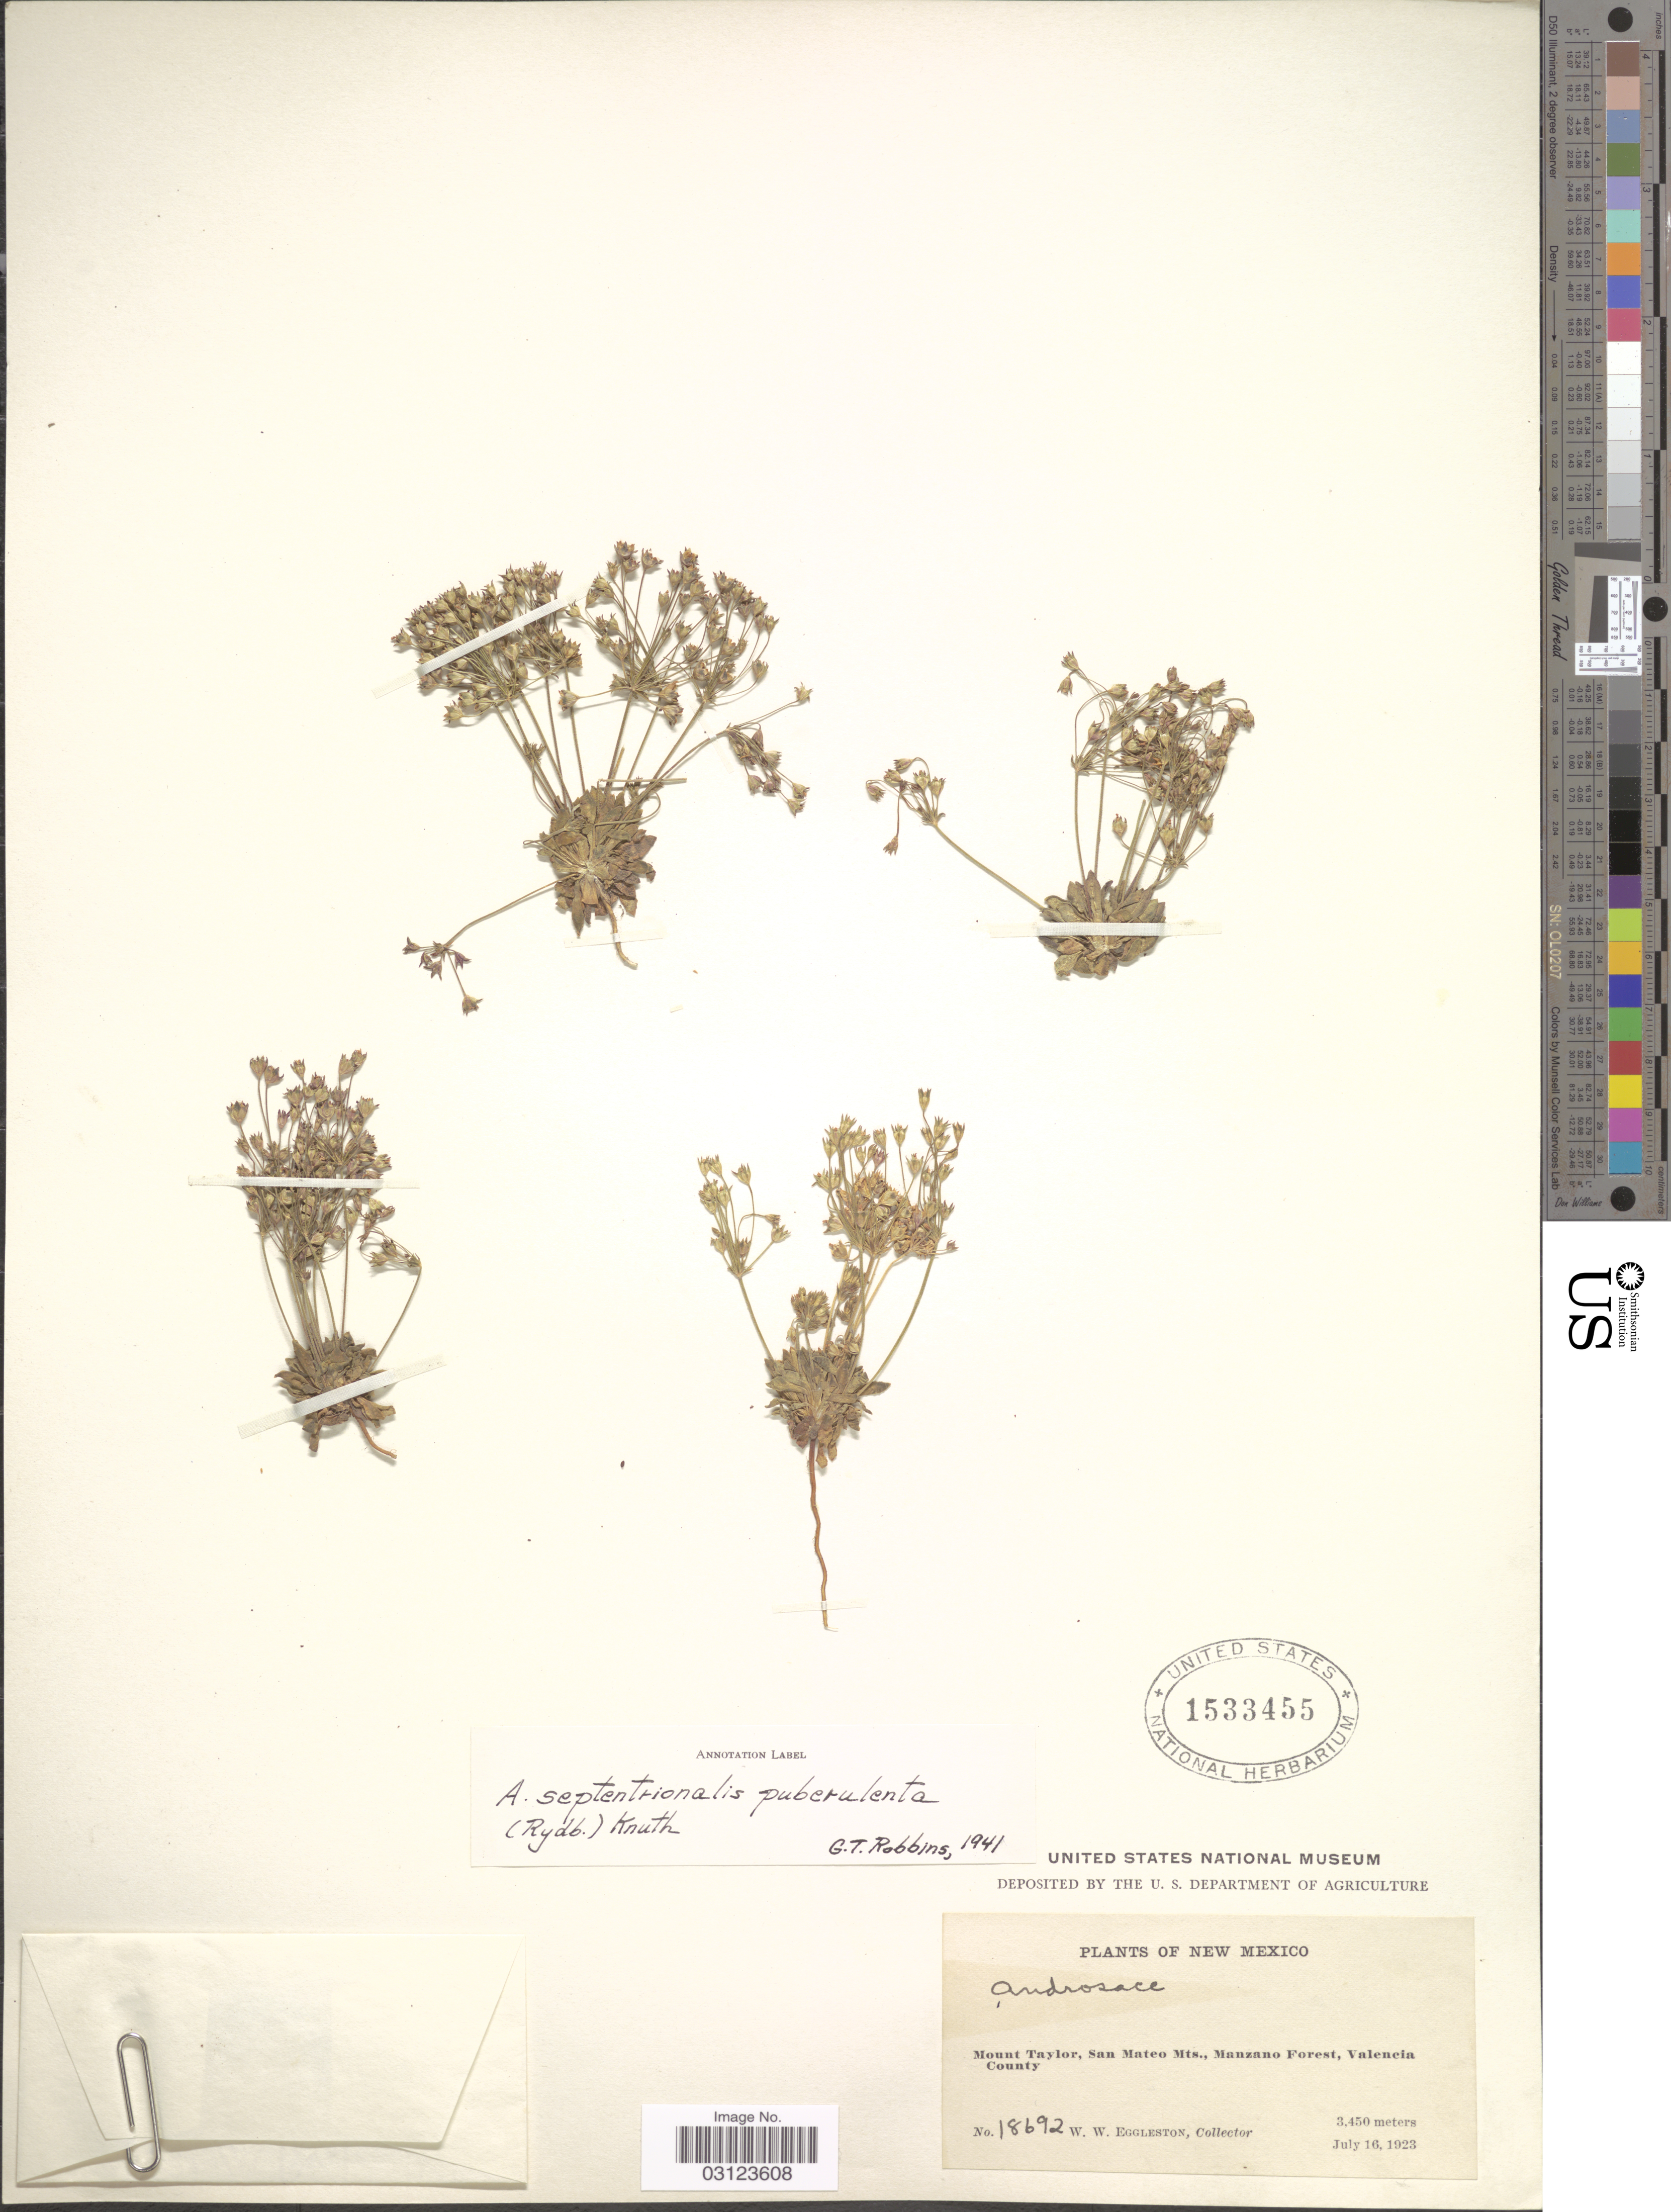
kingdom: Plantae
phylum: Tracheophyta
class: Magnoliopsida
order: Ericales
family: Primulaceae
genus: Androsace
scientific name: Androsace septentrionalis var. puberulenta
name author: (Rydb.) R. Knuth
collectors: W. W. Eggleston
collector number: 18692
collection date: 1923-07-16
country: United States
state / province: New Mexico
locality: Mount Taylor, San Mateo Mts., Manzano Forest, Valencia County.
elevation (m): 3450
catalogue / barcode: US 1533455